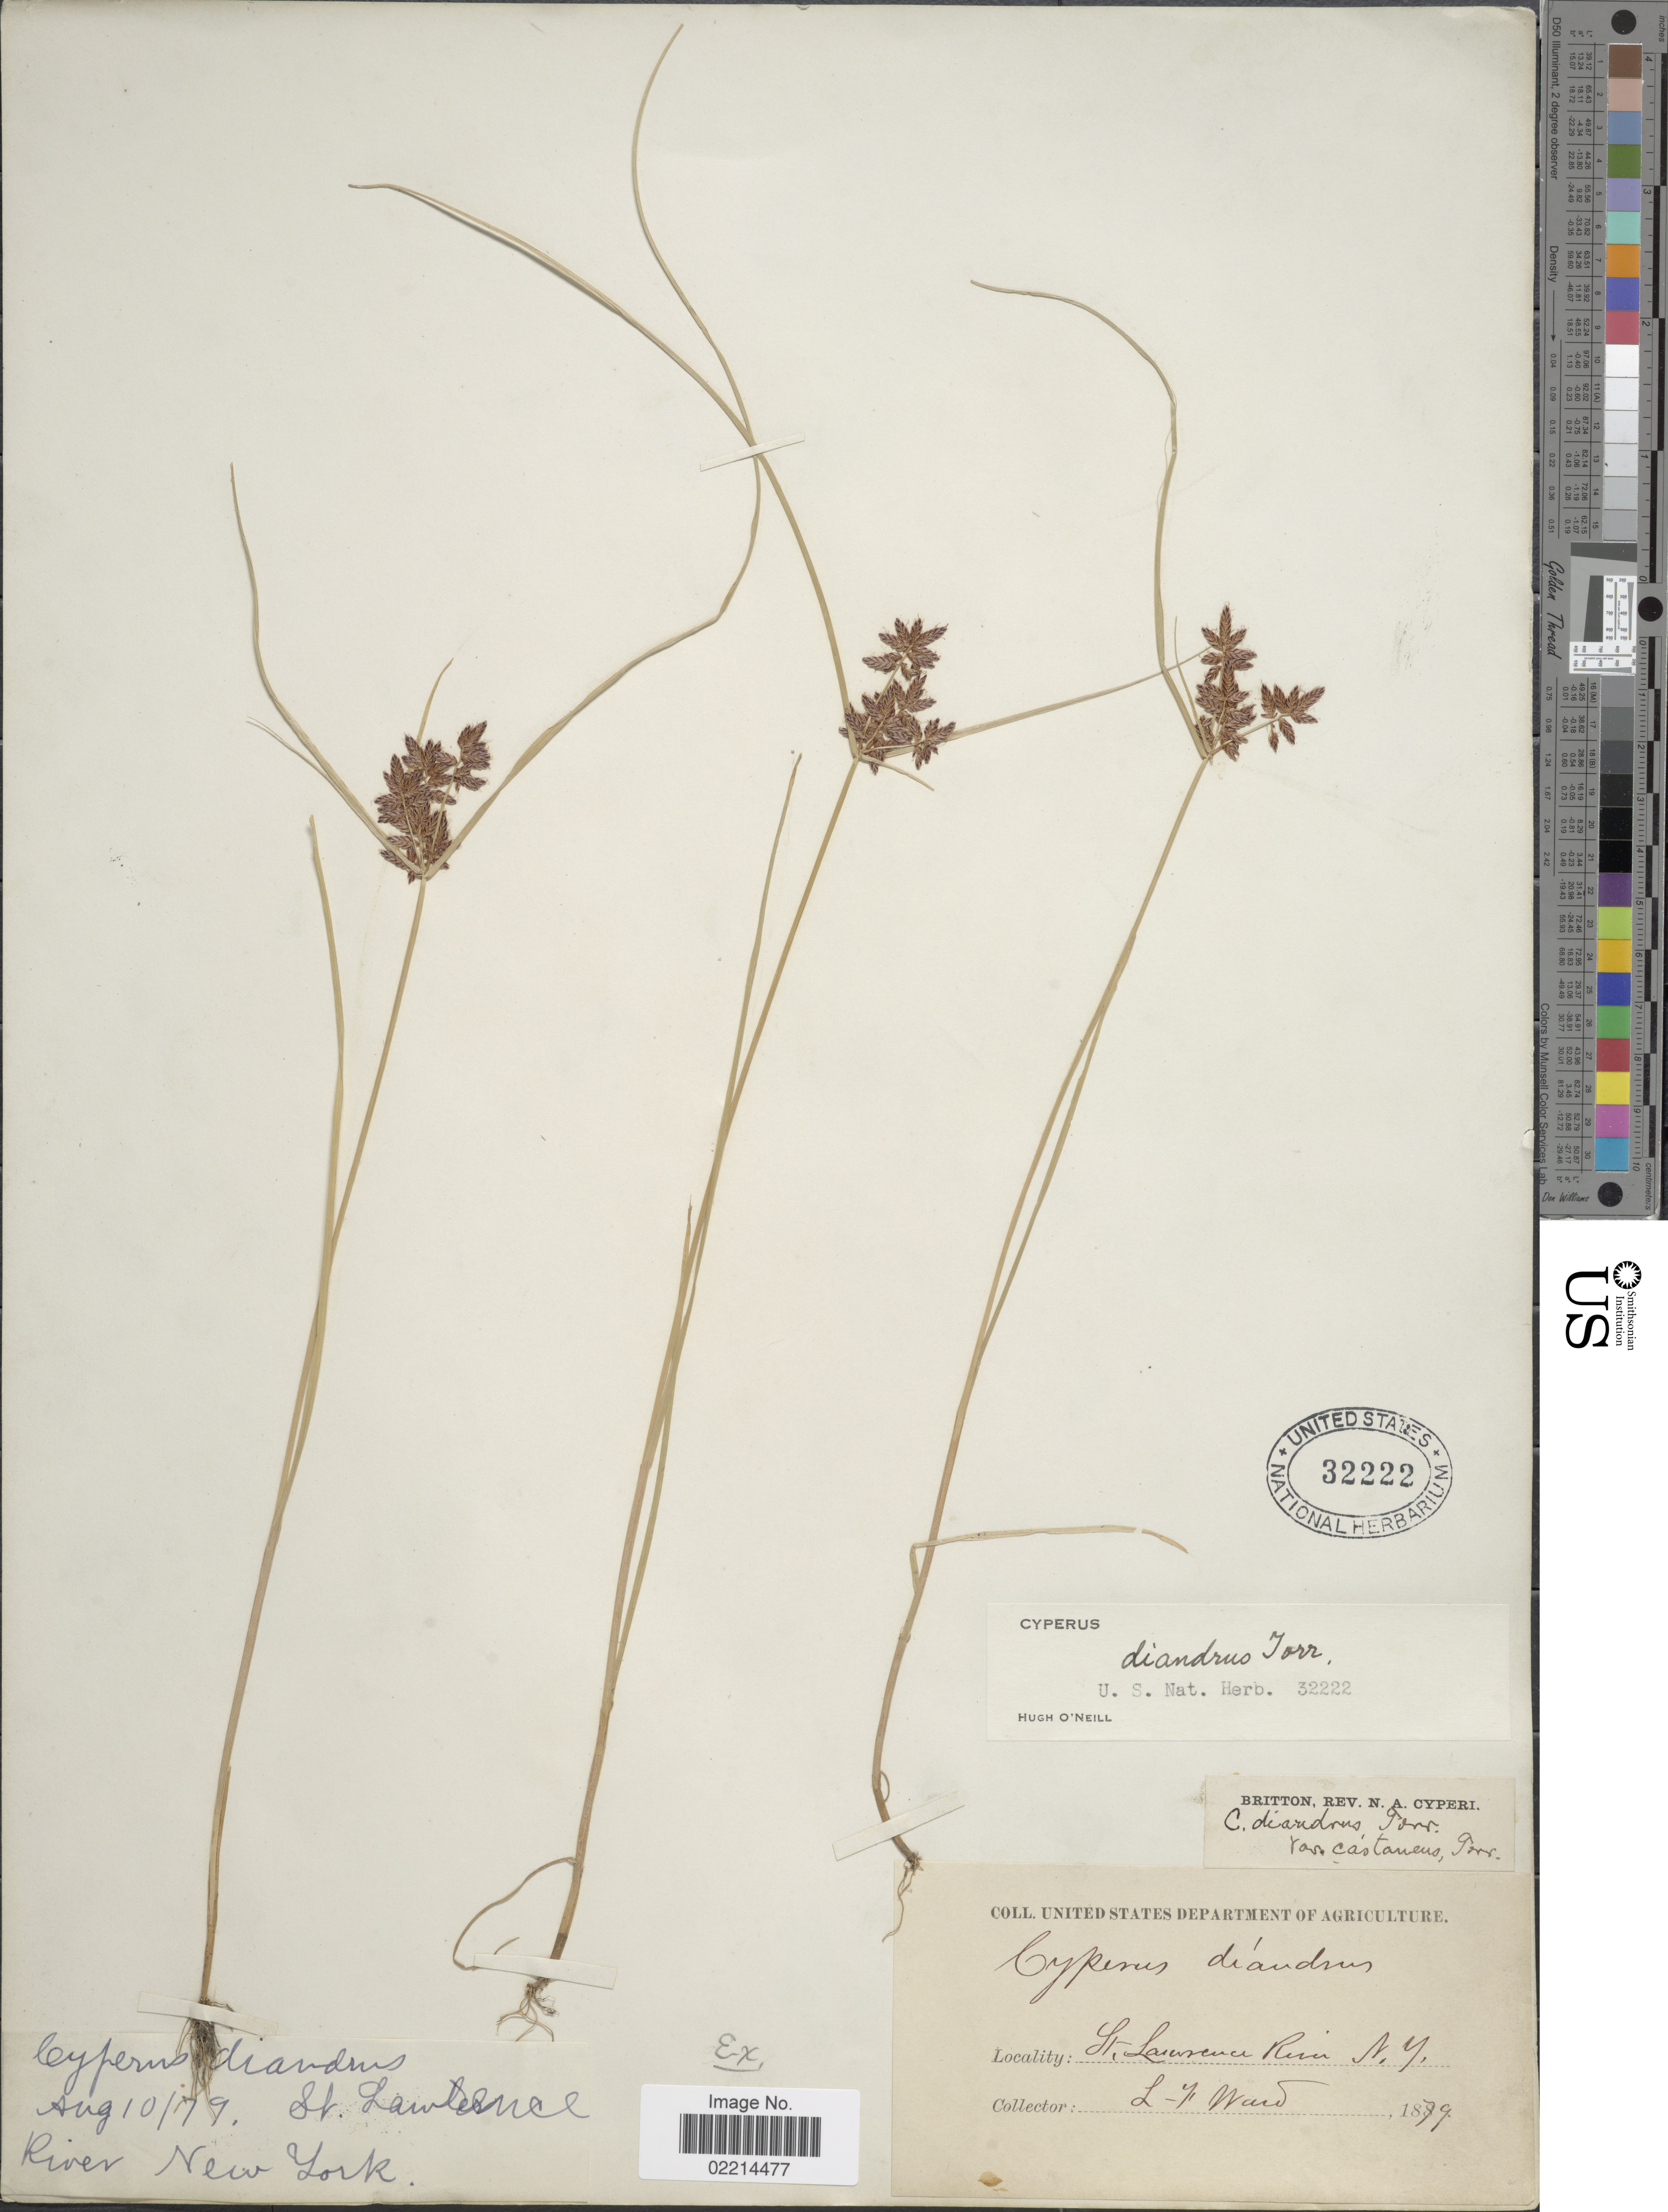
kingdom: Plantae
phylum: Tracheophyta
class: Liliopsida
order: Poales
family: Cyperaceae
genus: Cyperus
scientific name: Cyperus diandrus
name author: Torr.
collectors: L. Ward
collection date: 1879-08-10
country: United States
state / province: New York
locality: St. Lawrence River.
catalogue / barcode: US 32222